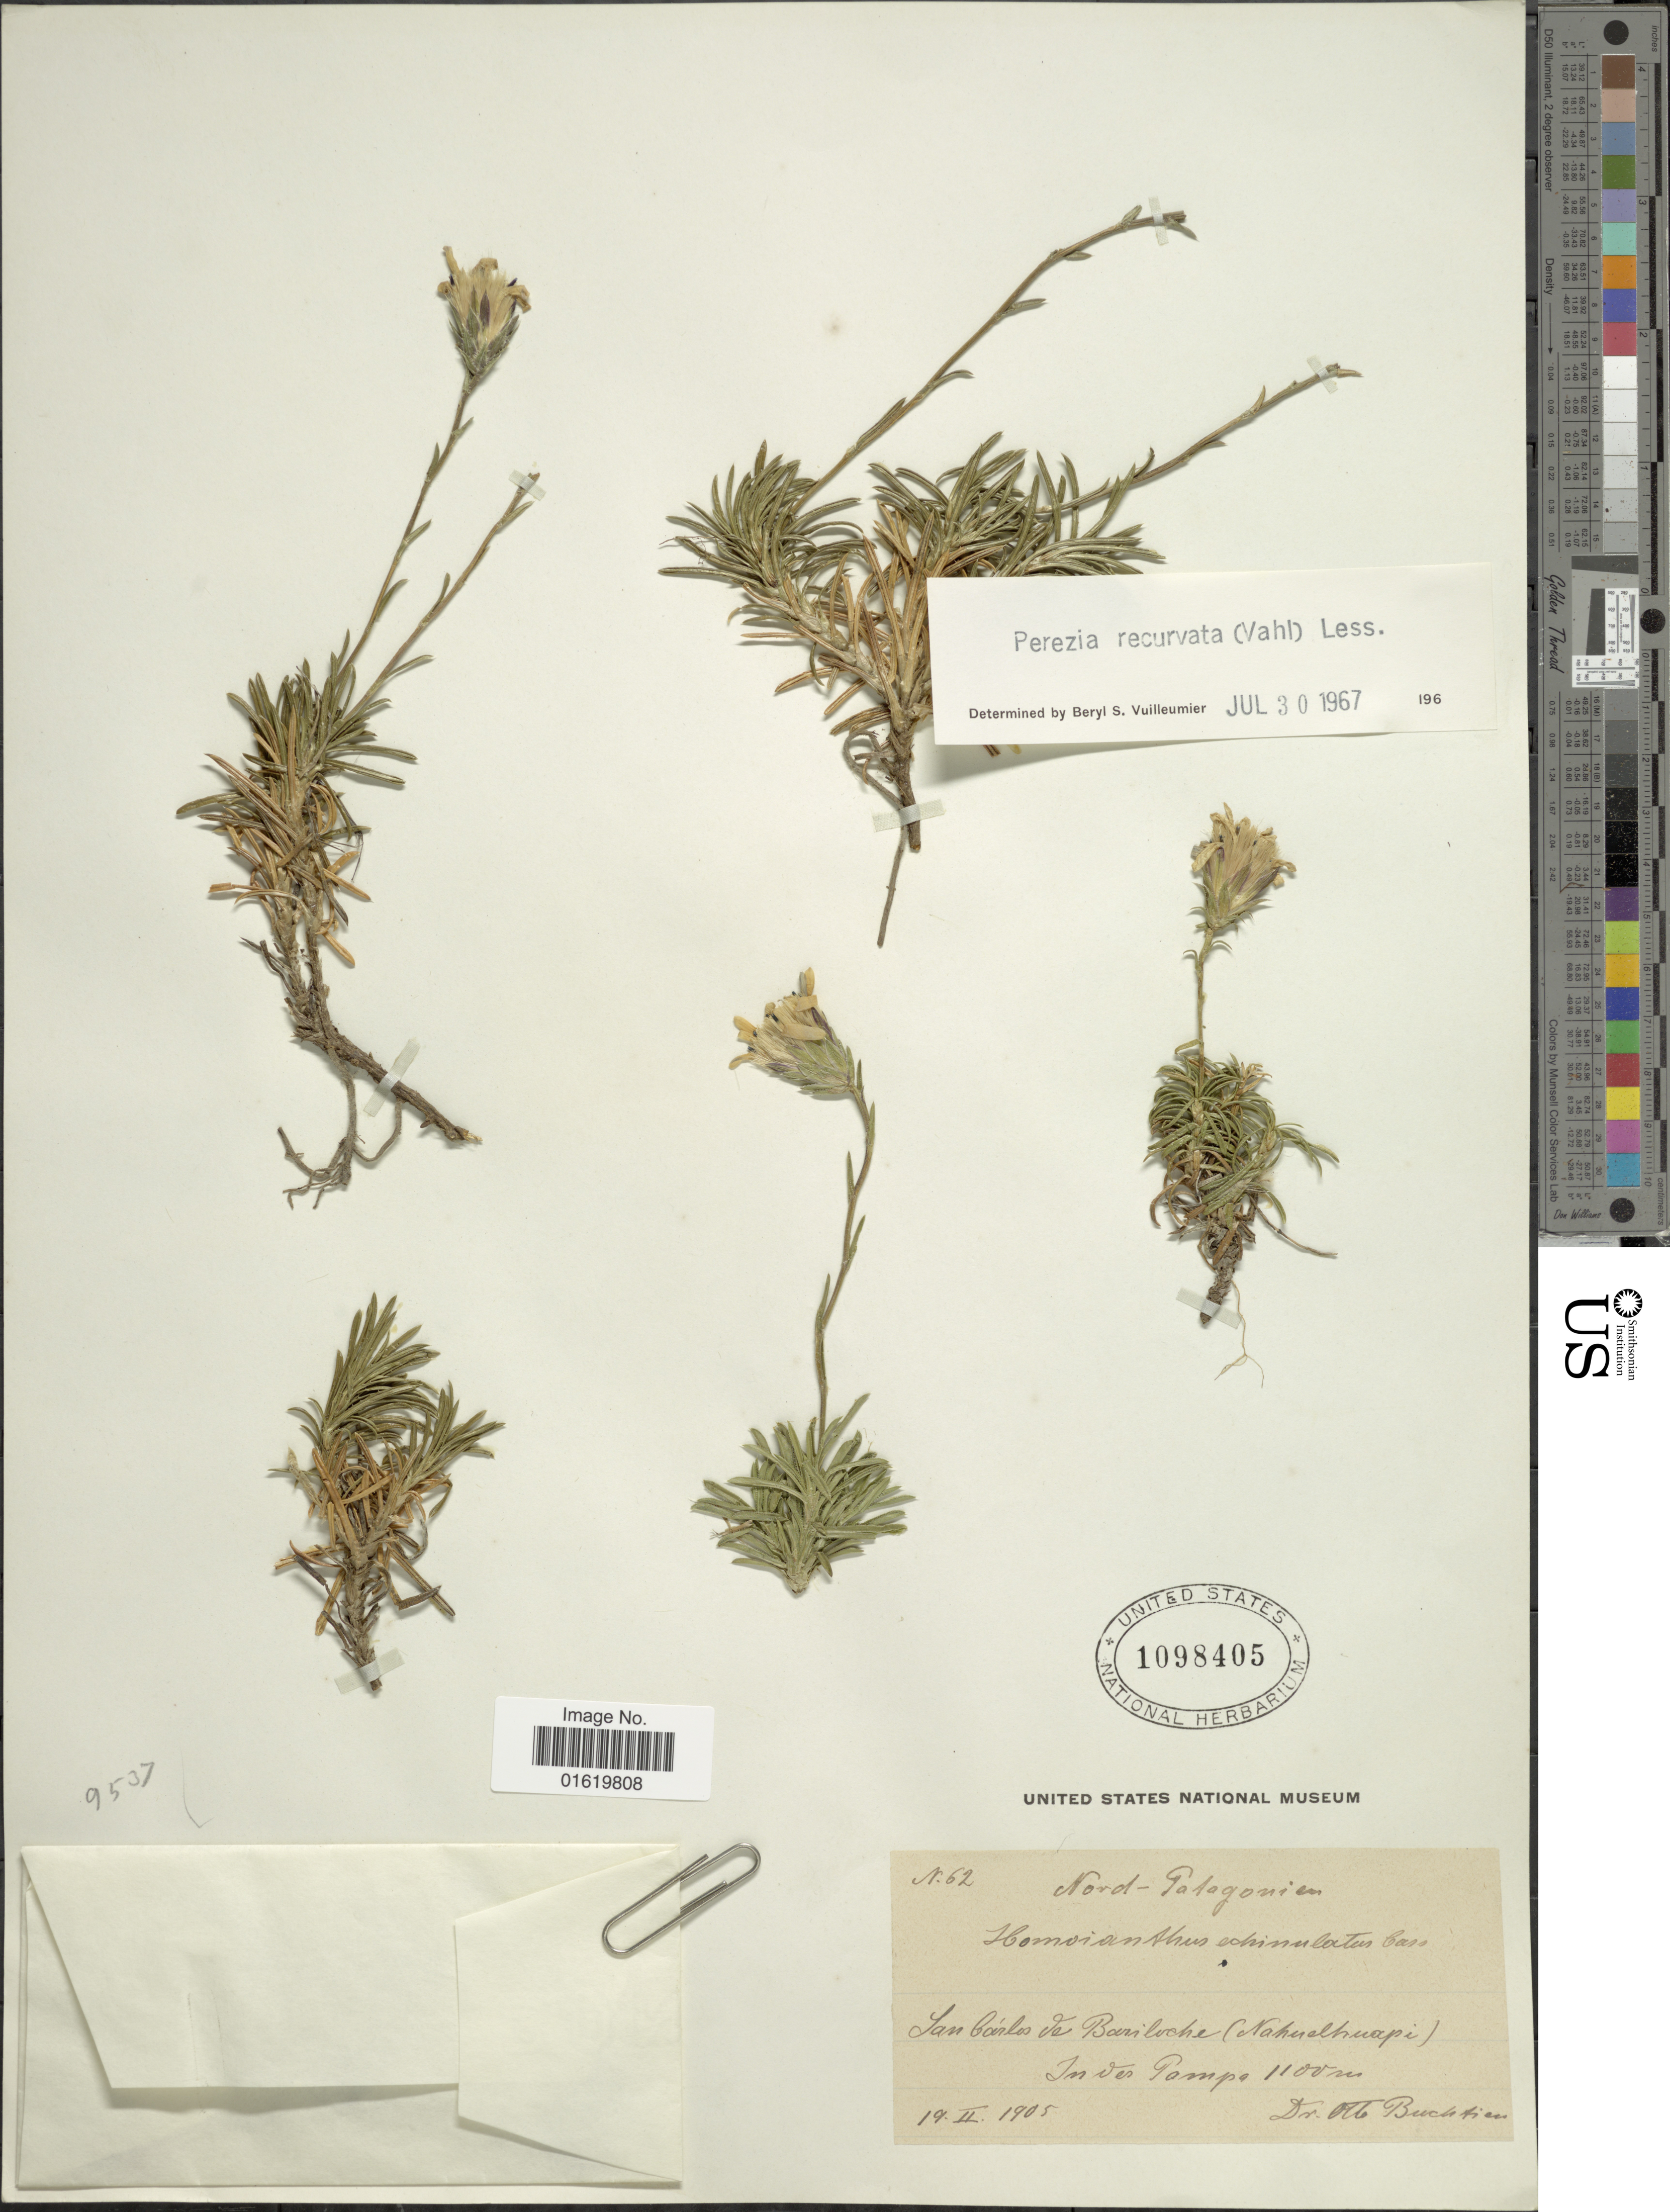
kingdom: Plantae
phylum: Tracheophyta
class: Magnoliopsida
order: Asterales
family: Asteraceae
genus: Perezia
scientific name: Perezia recurvata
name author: Less.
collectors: O. Buchtien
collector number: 62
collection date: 1905-02-19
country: Argentina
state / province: Rio Negro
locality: Nord-Patagonien. San Cárlos de Bariloche (Nahuelhuapi). In des Pampo.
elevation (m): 1100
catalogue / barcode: US 1098405